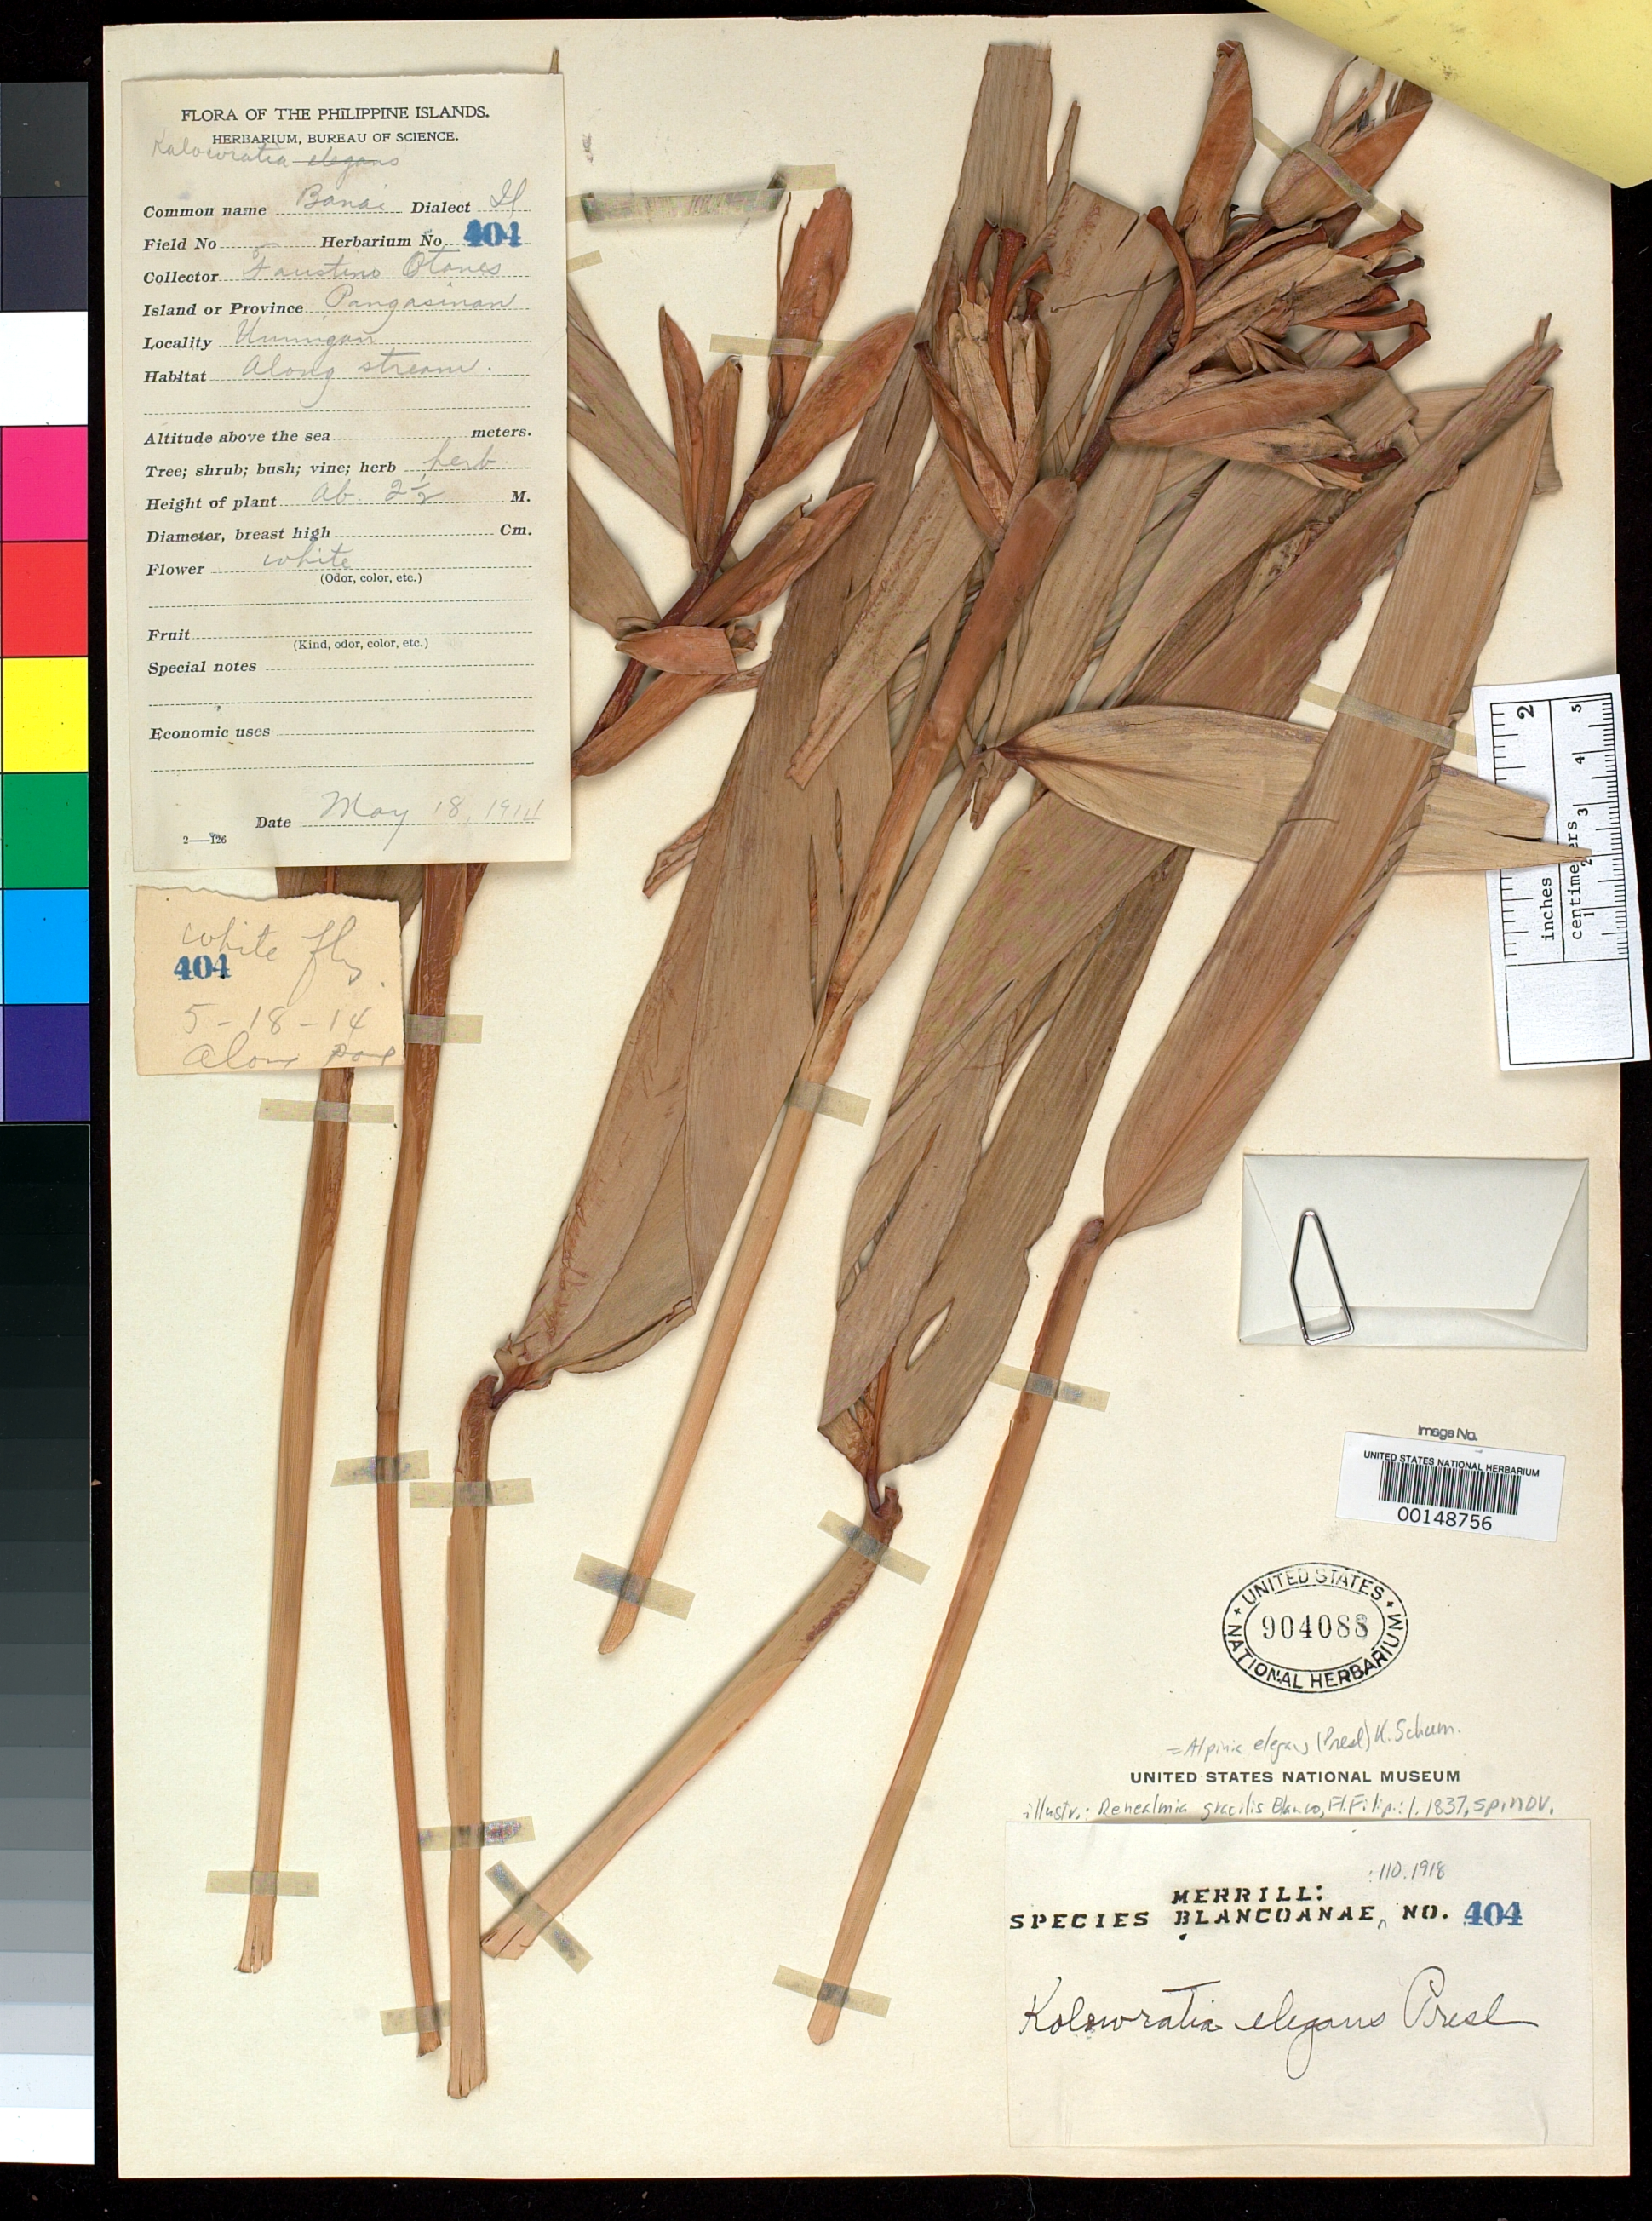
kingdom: Plantae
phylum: Tracheophyta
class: Liliopsida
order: Zingiberales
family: Zingiberaceae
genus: Alpinia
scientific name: Alpinia elegans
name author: (C. Presl) K. Schum.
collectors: F. Q. Otanes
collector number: Sp. Blancoan. 0404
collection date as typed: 18 May 1914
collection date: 1914-05-18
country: Philippines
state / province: Ilocos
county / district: Pangasinan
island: Luzon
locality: Umingan, along stream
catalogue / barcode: US 904088